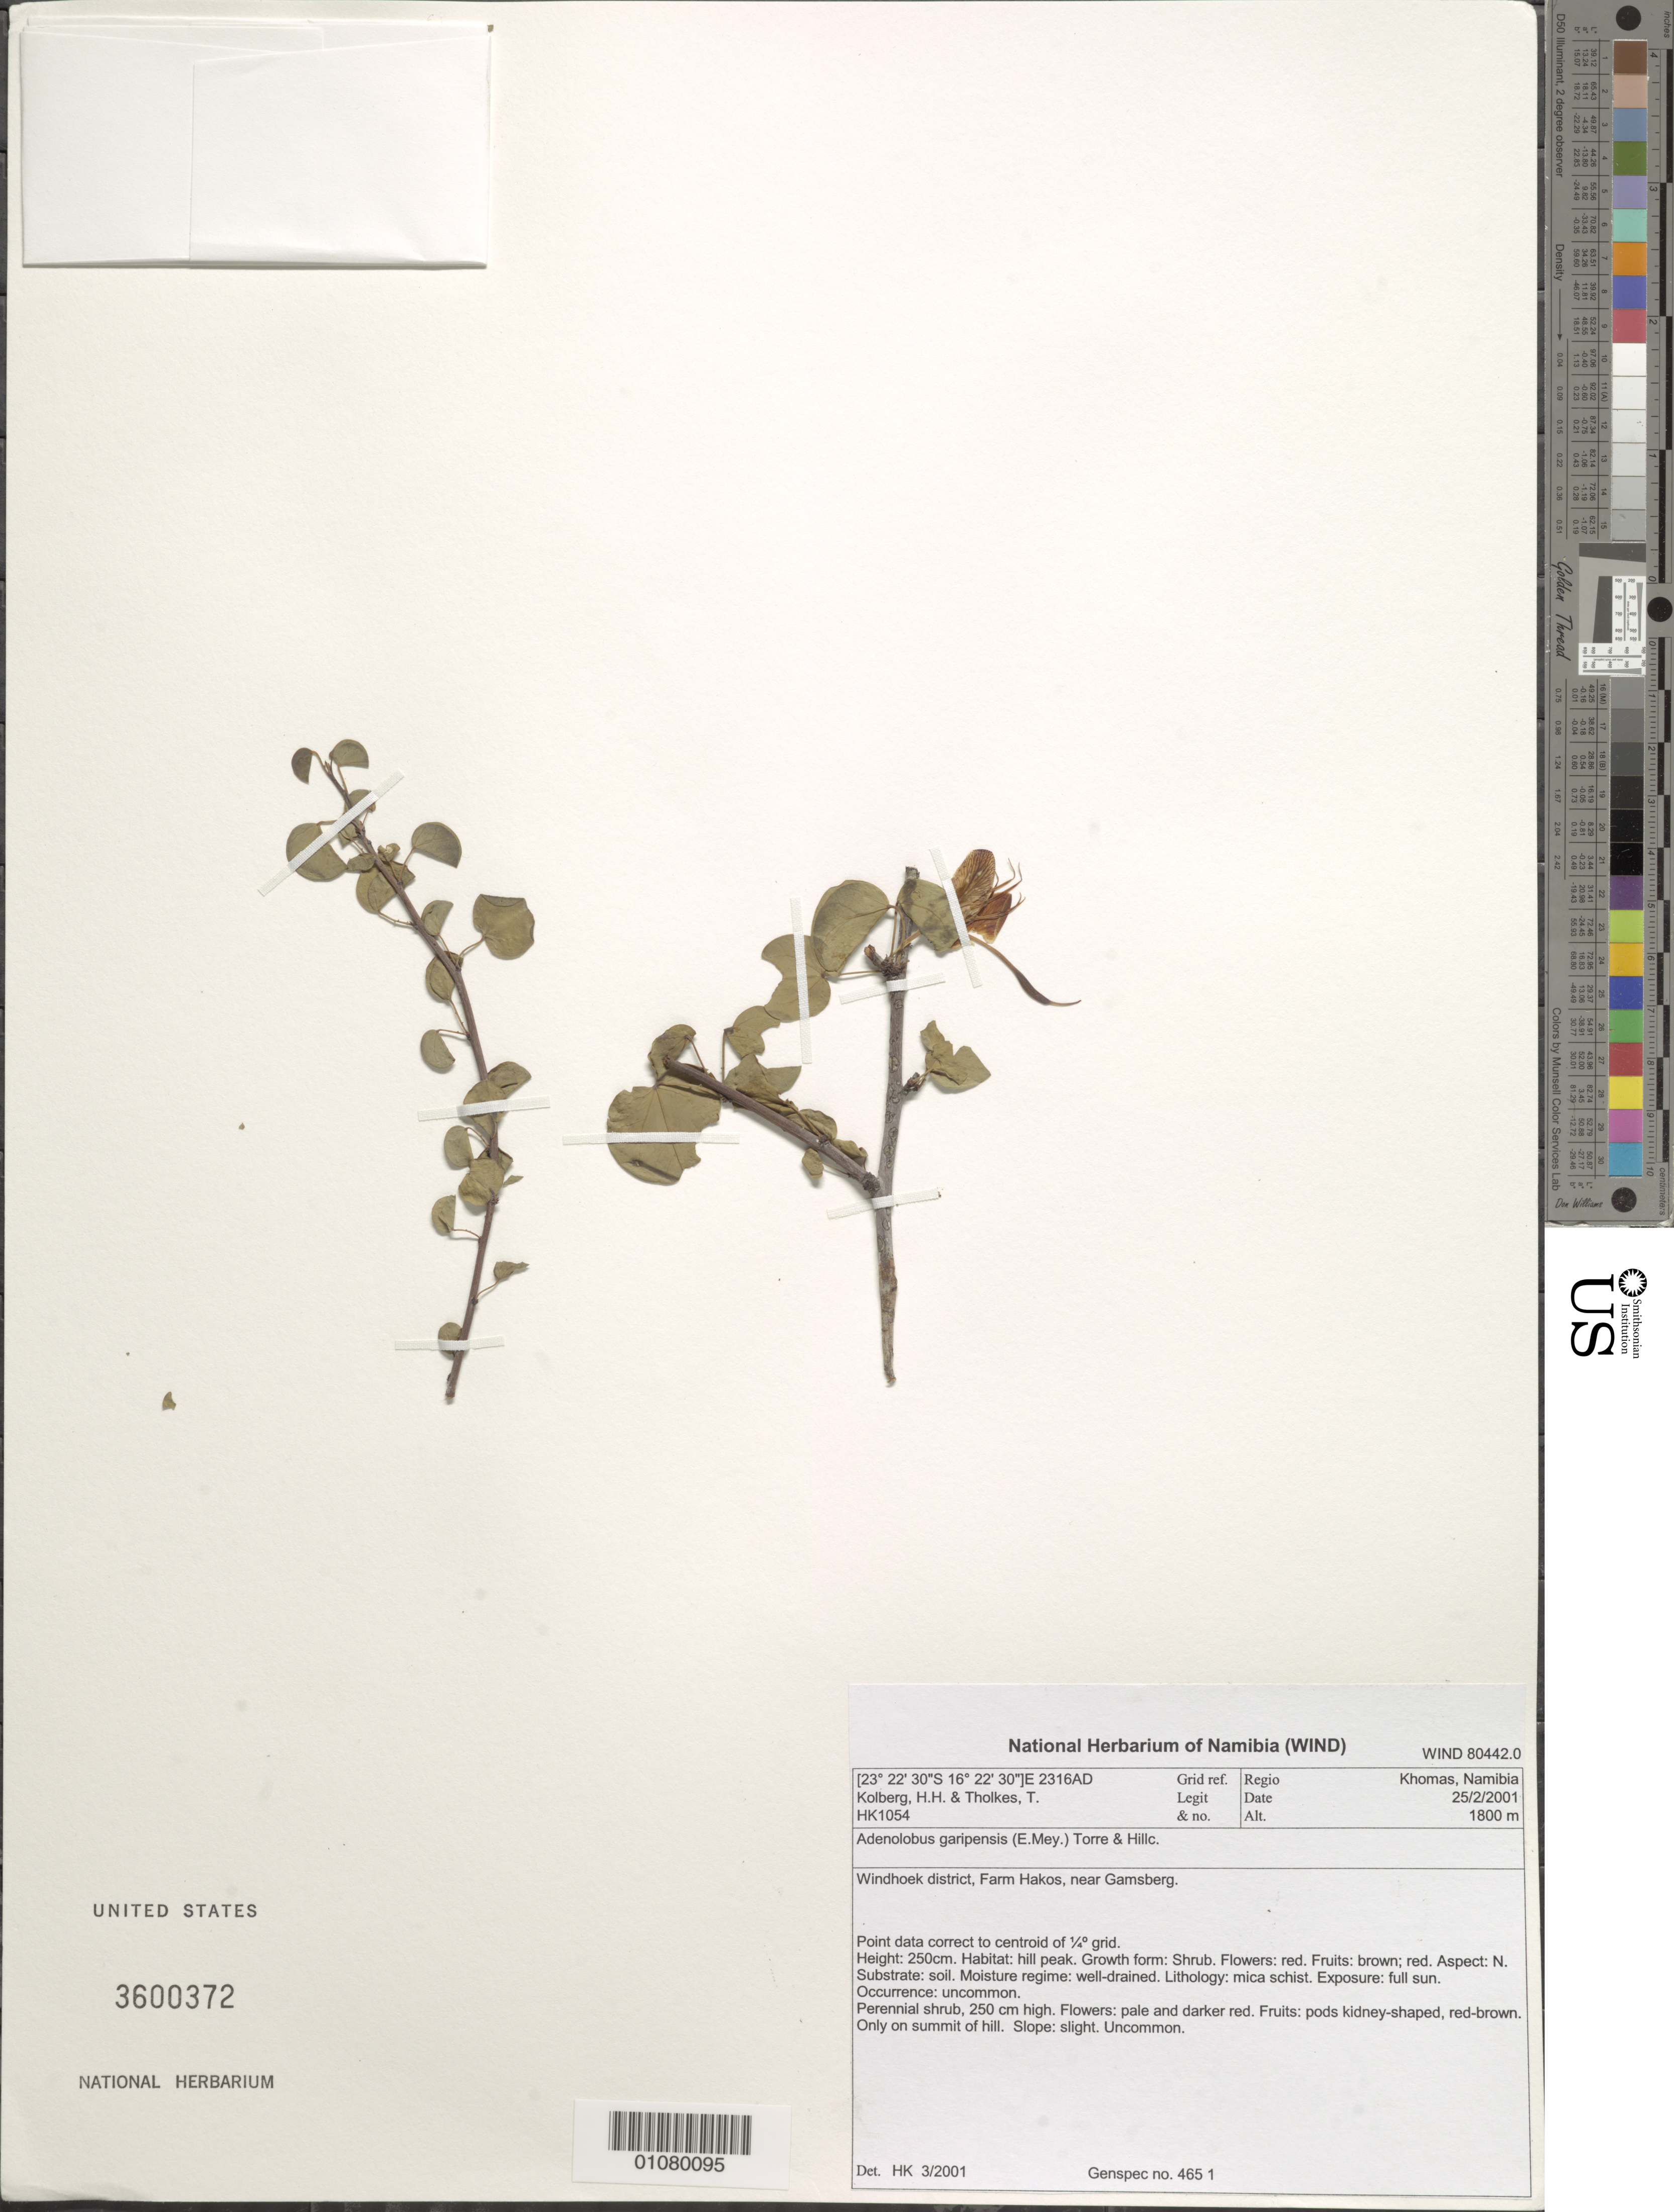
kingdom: Plantae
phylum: Tracheophyta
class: Magnoliopsida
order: Fabales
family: Fabaceae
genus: Adenolobus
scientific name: Adenolobus garipensis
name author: (E. Mey.) Torre & Hillc.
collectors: H. H. Kolberg & T. Tholkes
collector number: HK 1054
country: Namibia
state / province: Khomas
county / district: Windhoek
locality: Farm Hakos, near Garnsberg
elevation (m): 1800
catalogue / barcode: US 3600372